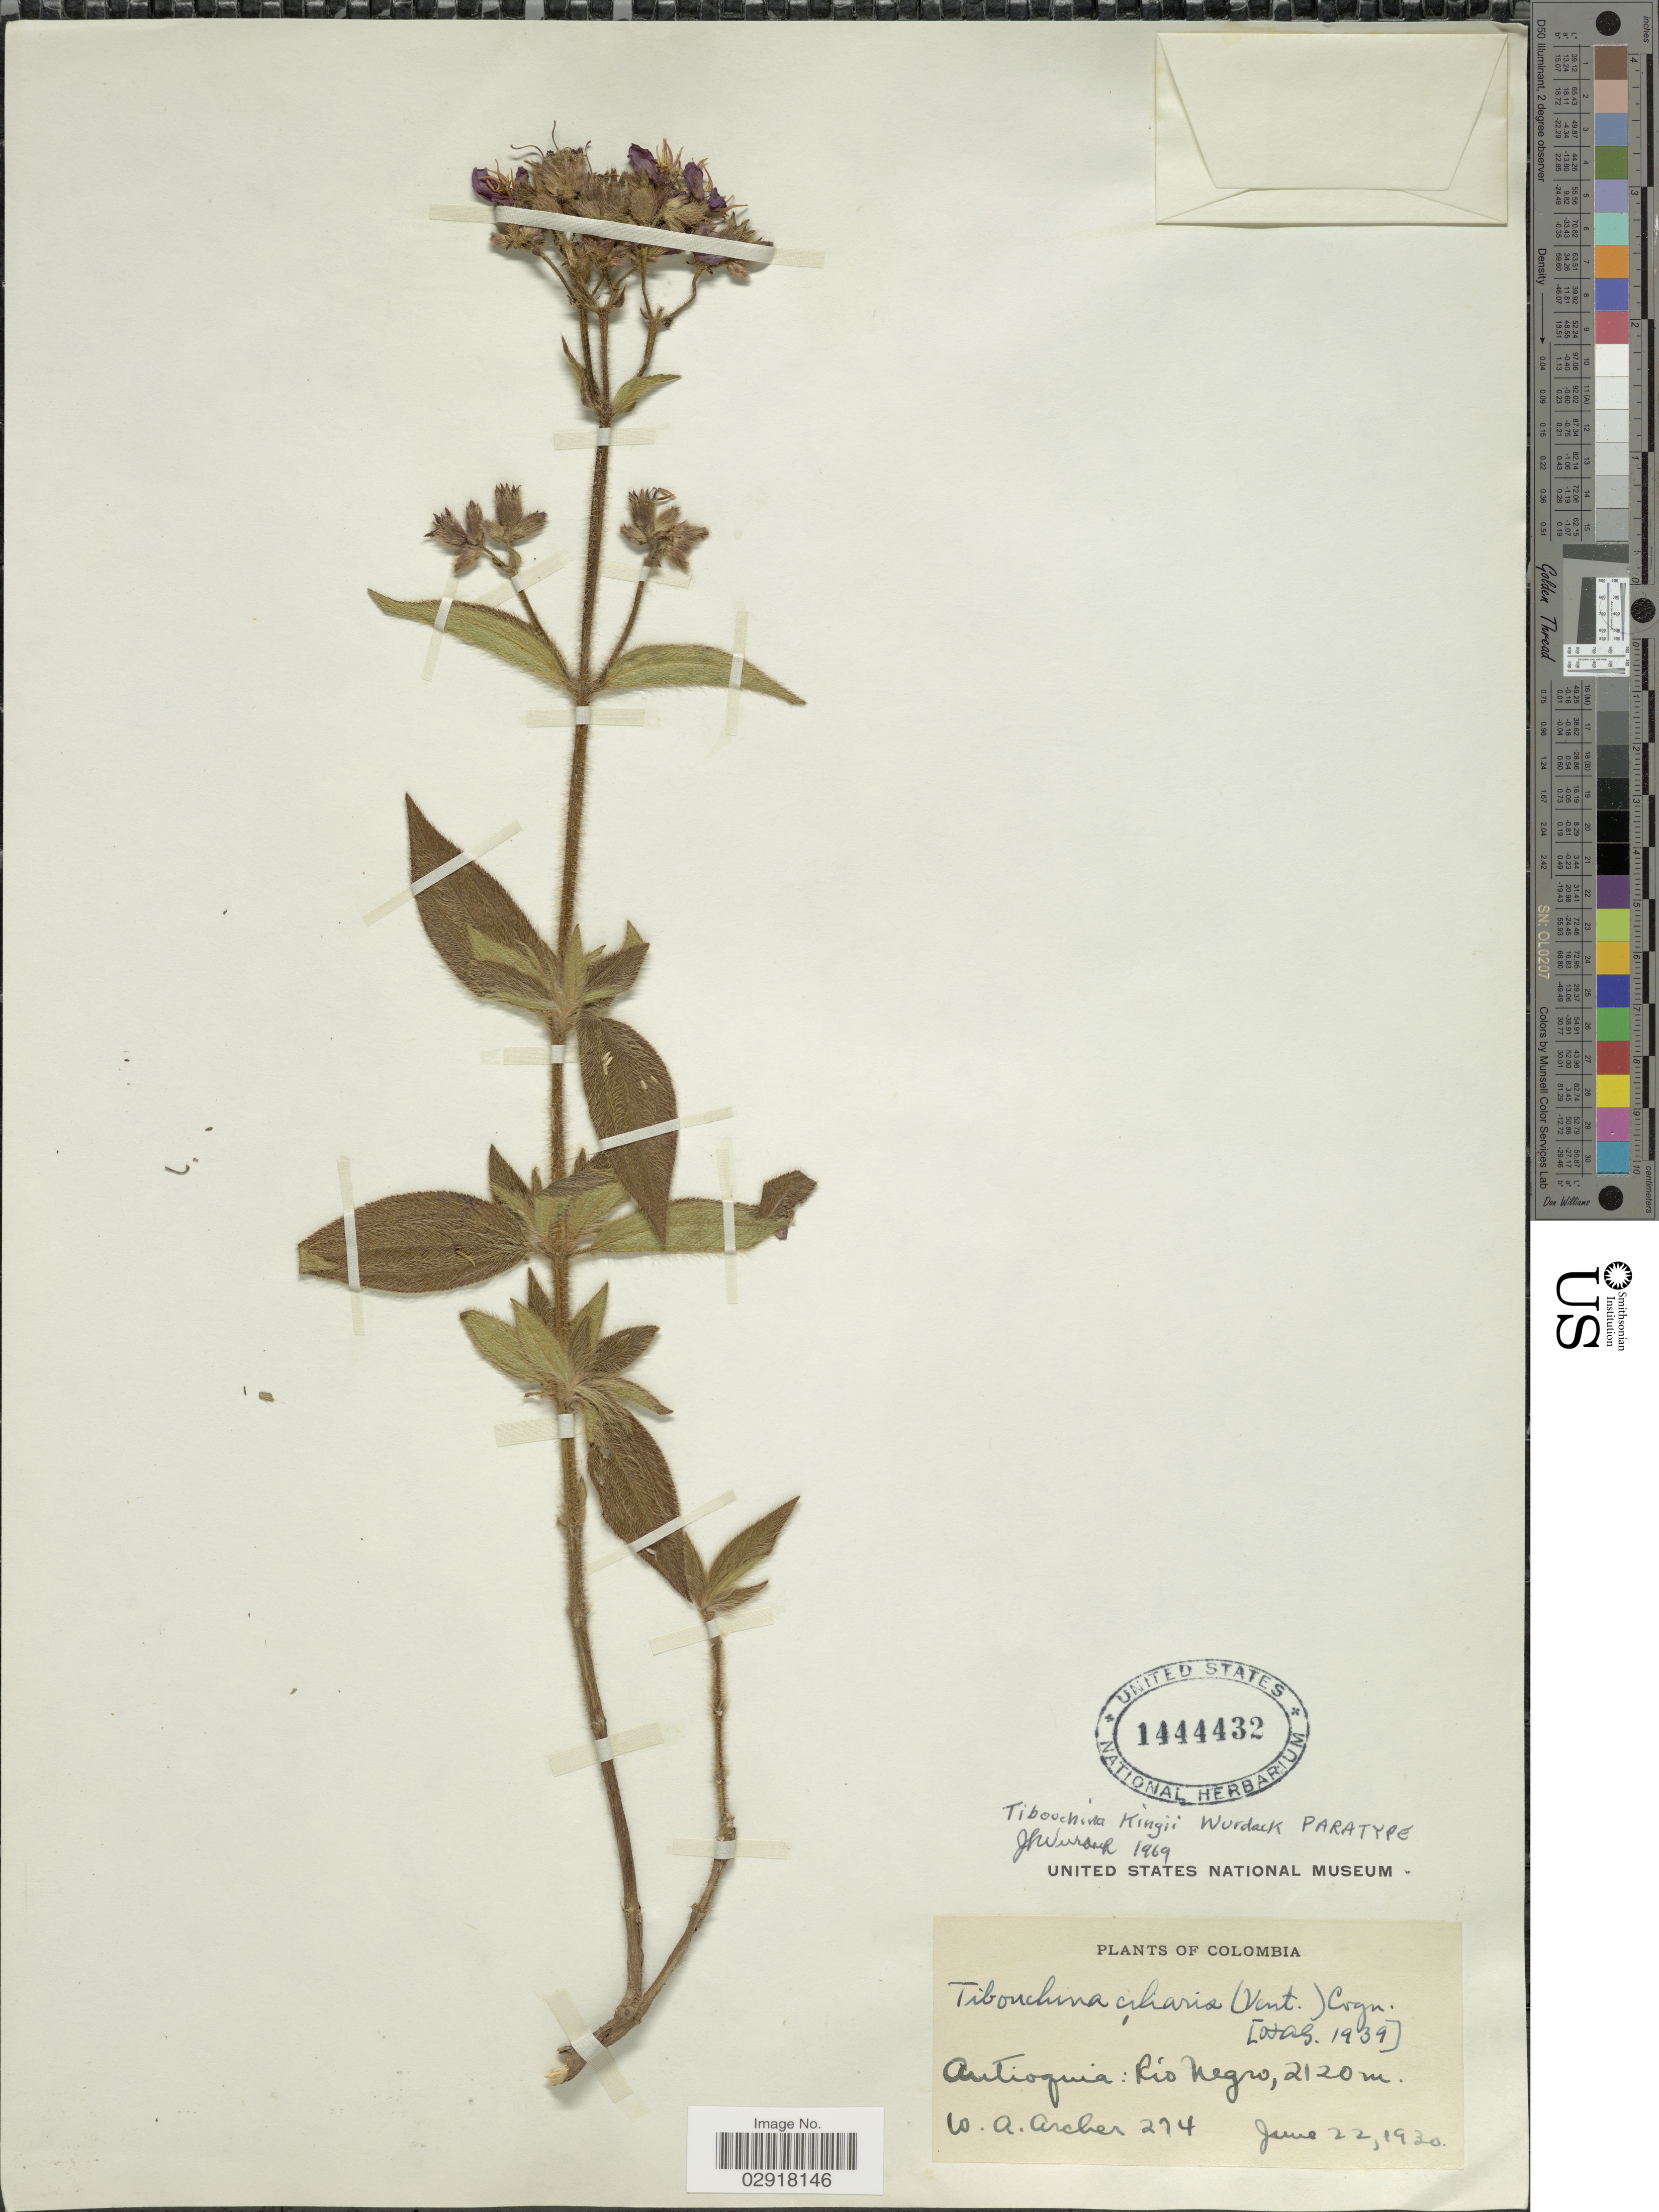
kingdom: Plantae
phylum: Tracheophyta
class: Magnoliopsida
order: Myrtales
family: Melastomataceae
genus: Chaetogastra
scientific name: Chaetogastra kingii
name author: (Wurdack) P.J.F. Guim. & Michelang.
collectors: W. Archer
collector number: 274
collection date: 1930-06-22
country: Colombia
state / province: Antioquia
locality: Río Negro.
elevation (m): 2120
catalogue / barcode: US 1444432